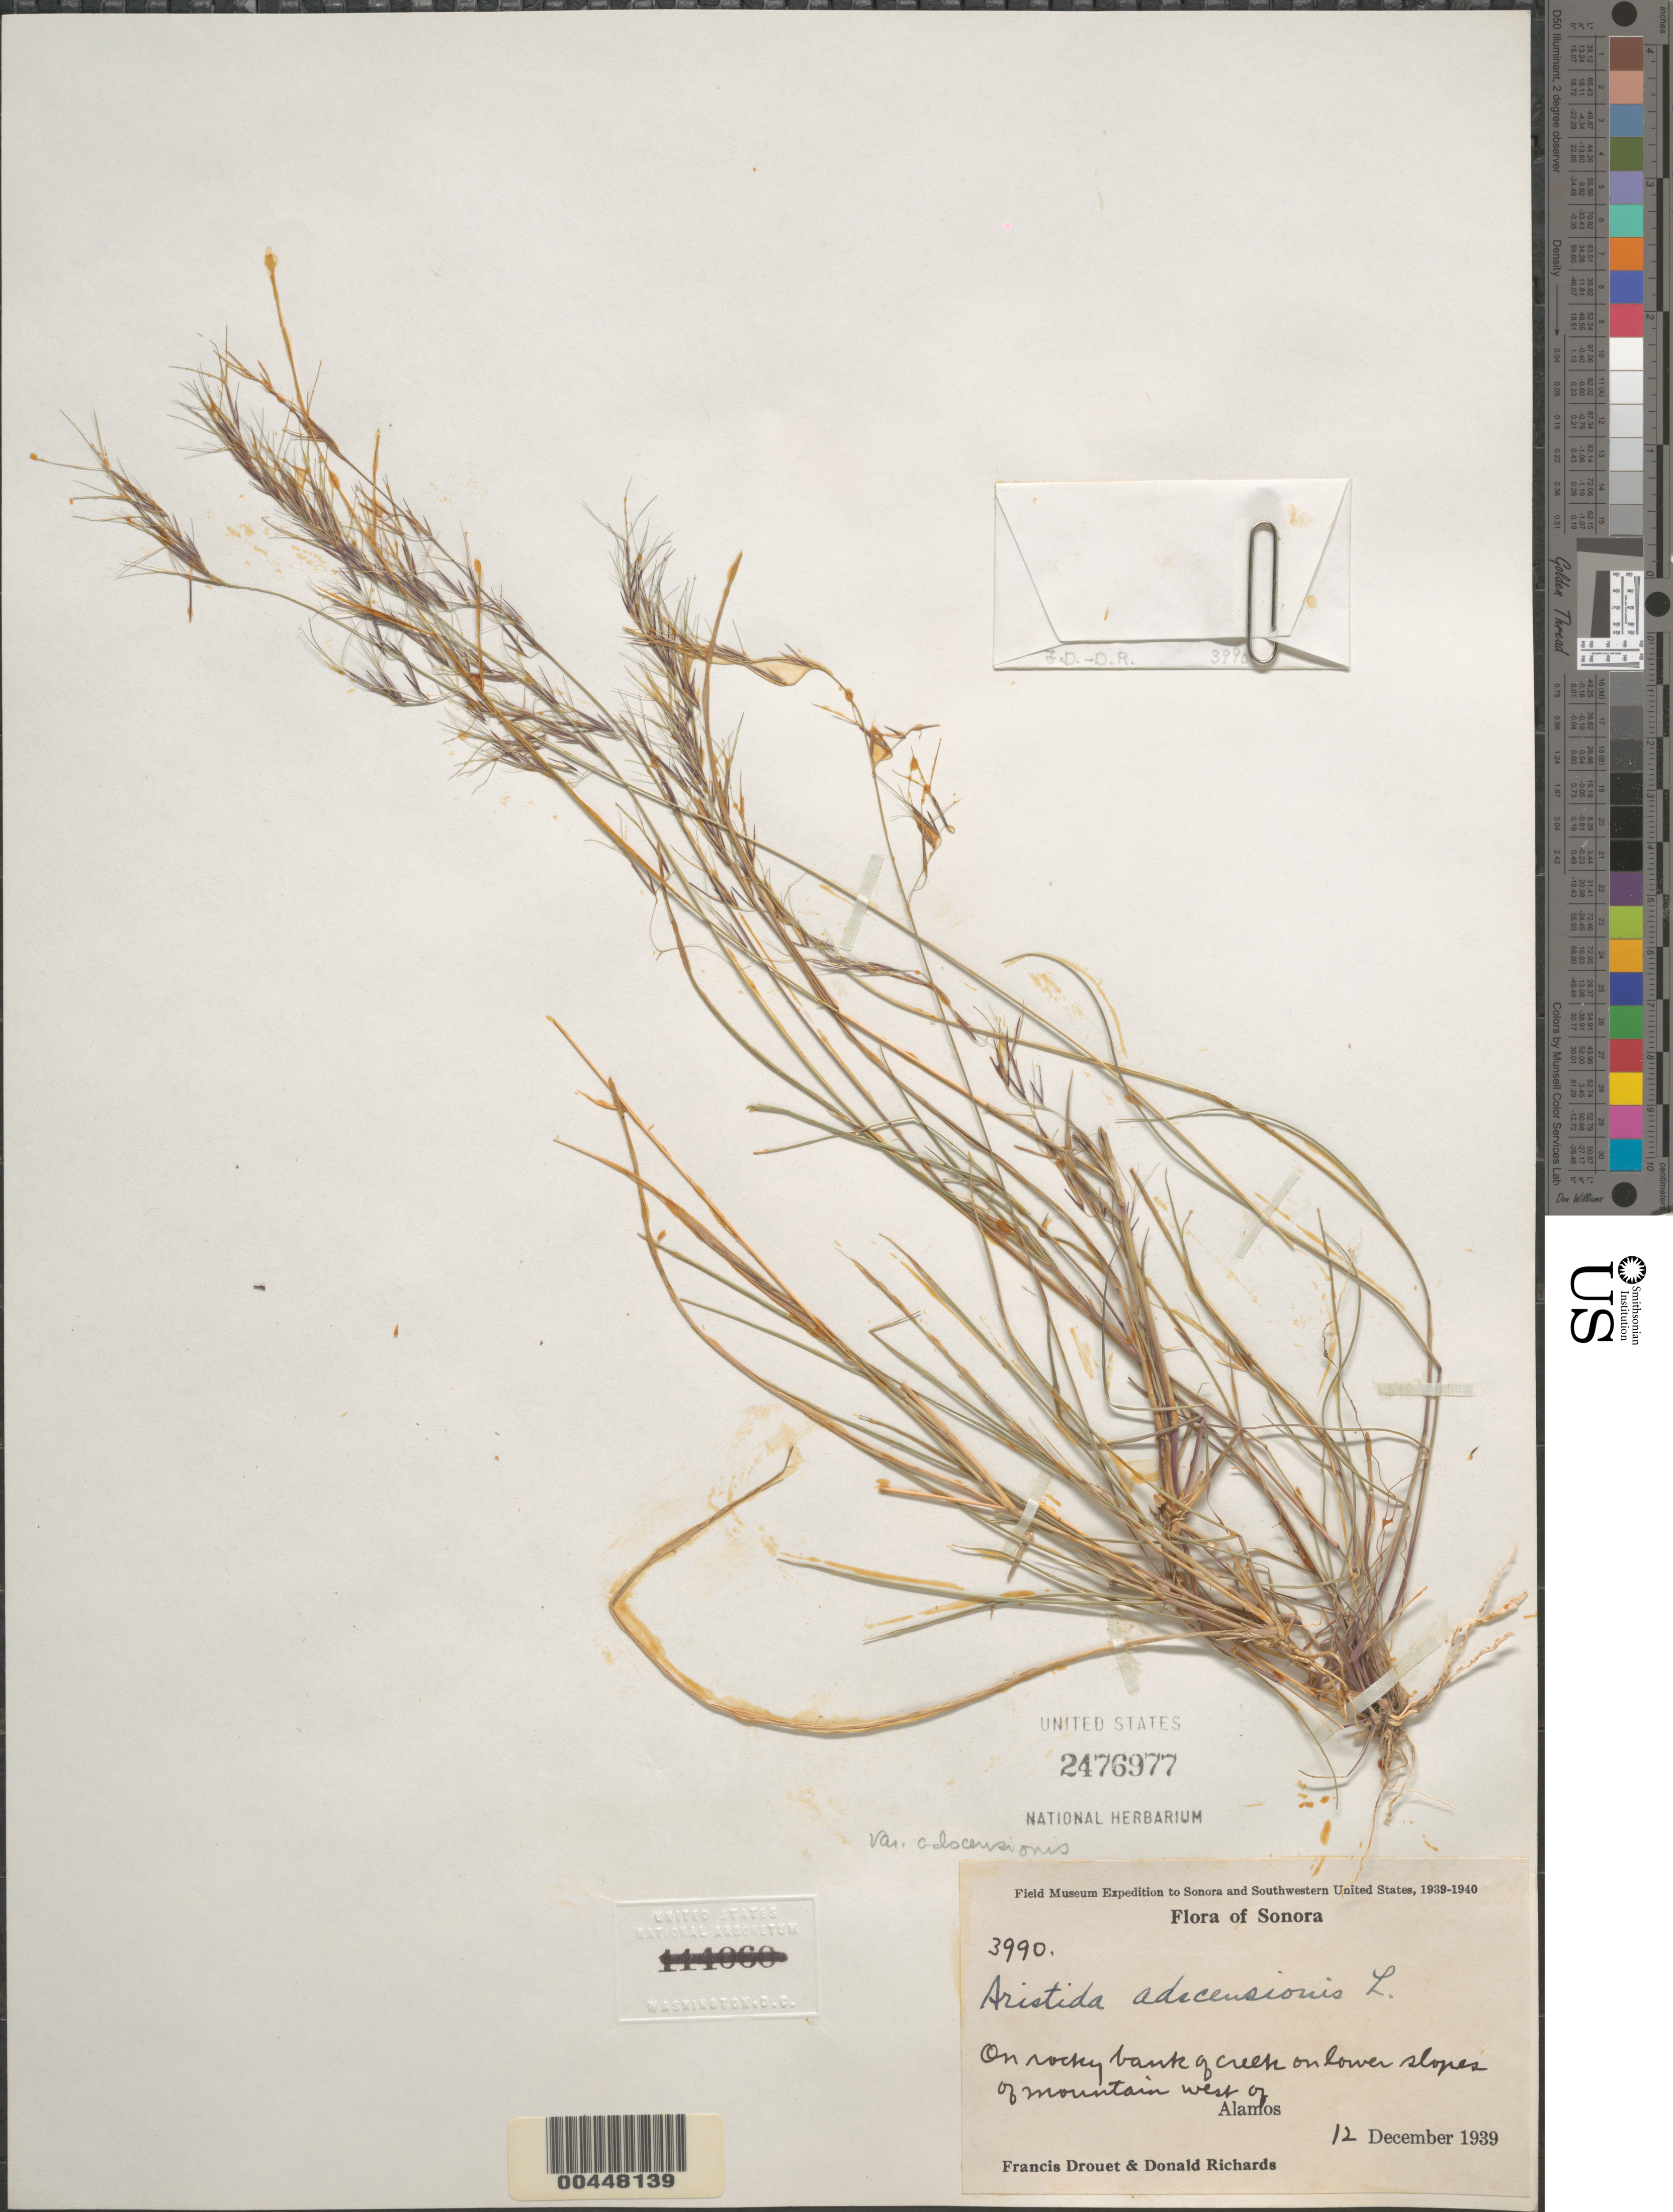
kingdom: Plantae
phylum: Tracheophyta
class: Liliopsida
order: Poales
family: Poaceae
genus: Aristida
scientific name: Aristida adscensionis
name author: L.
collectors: F. E. Drouet & D. Richards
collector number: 3990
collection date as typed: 12 Dec 1939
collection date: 1939-12-12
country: Mexico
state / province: Sonora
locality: On lower slopes of mountain W of Alamos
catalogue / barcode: US 2476977